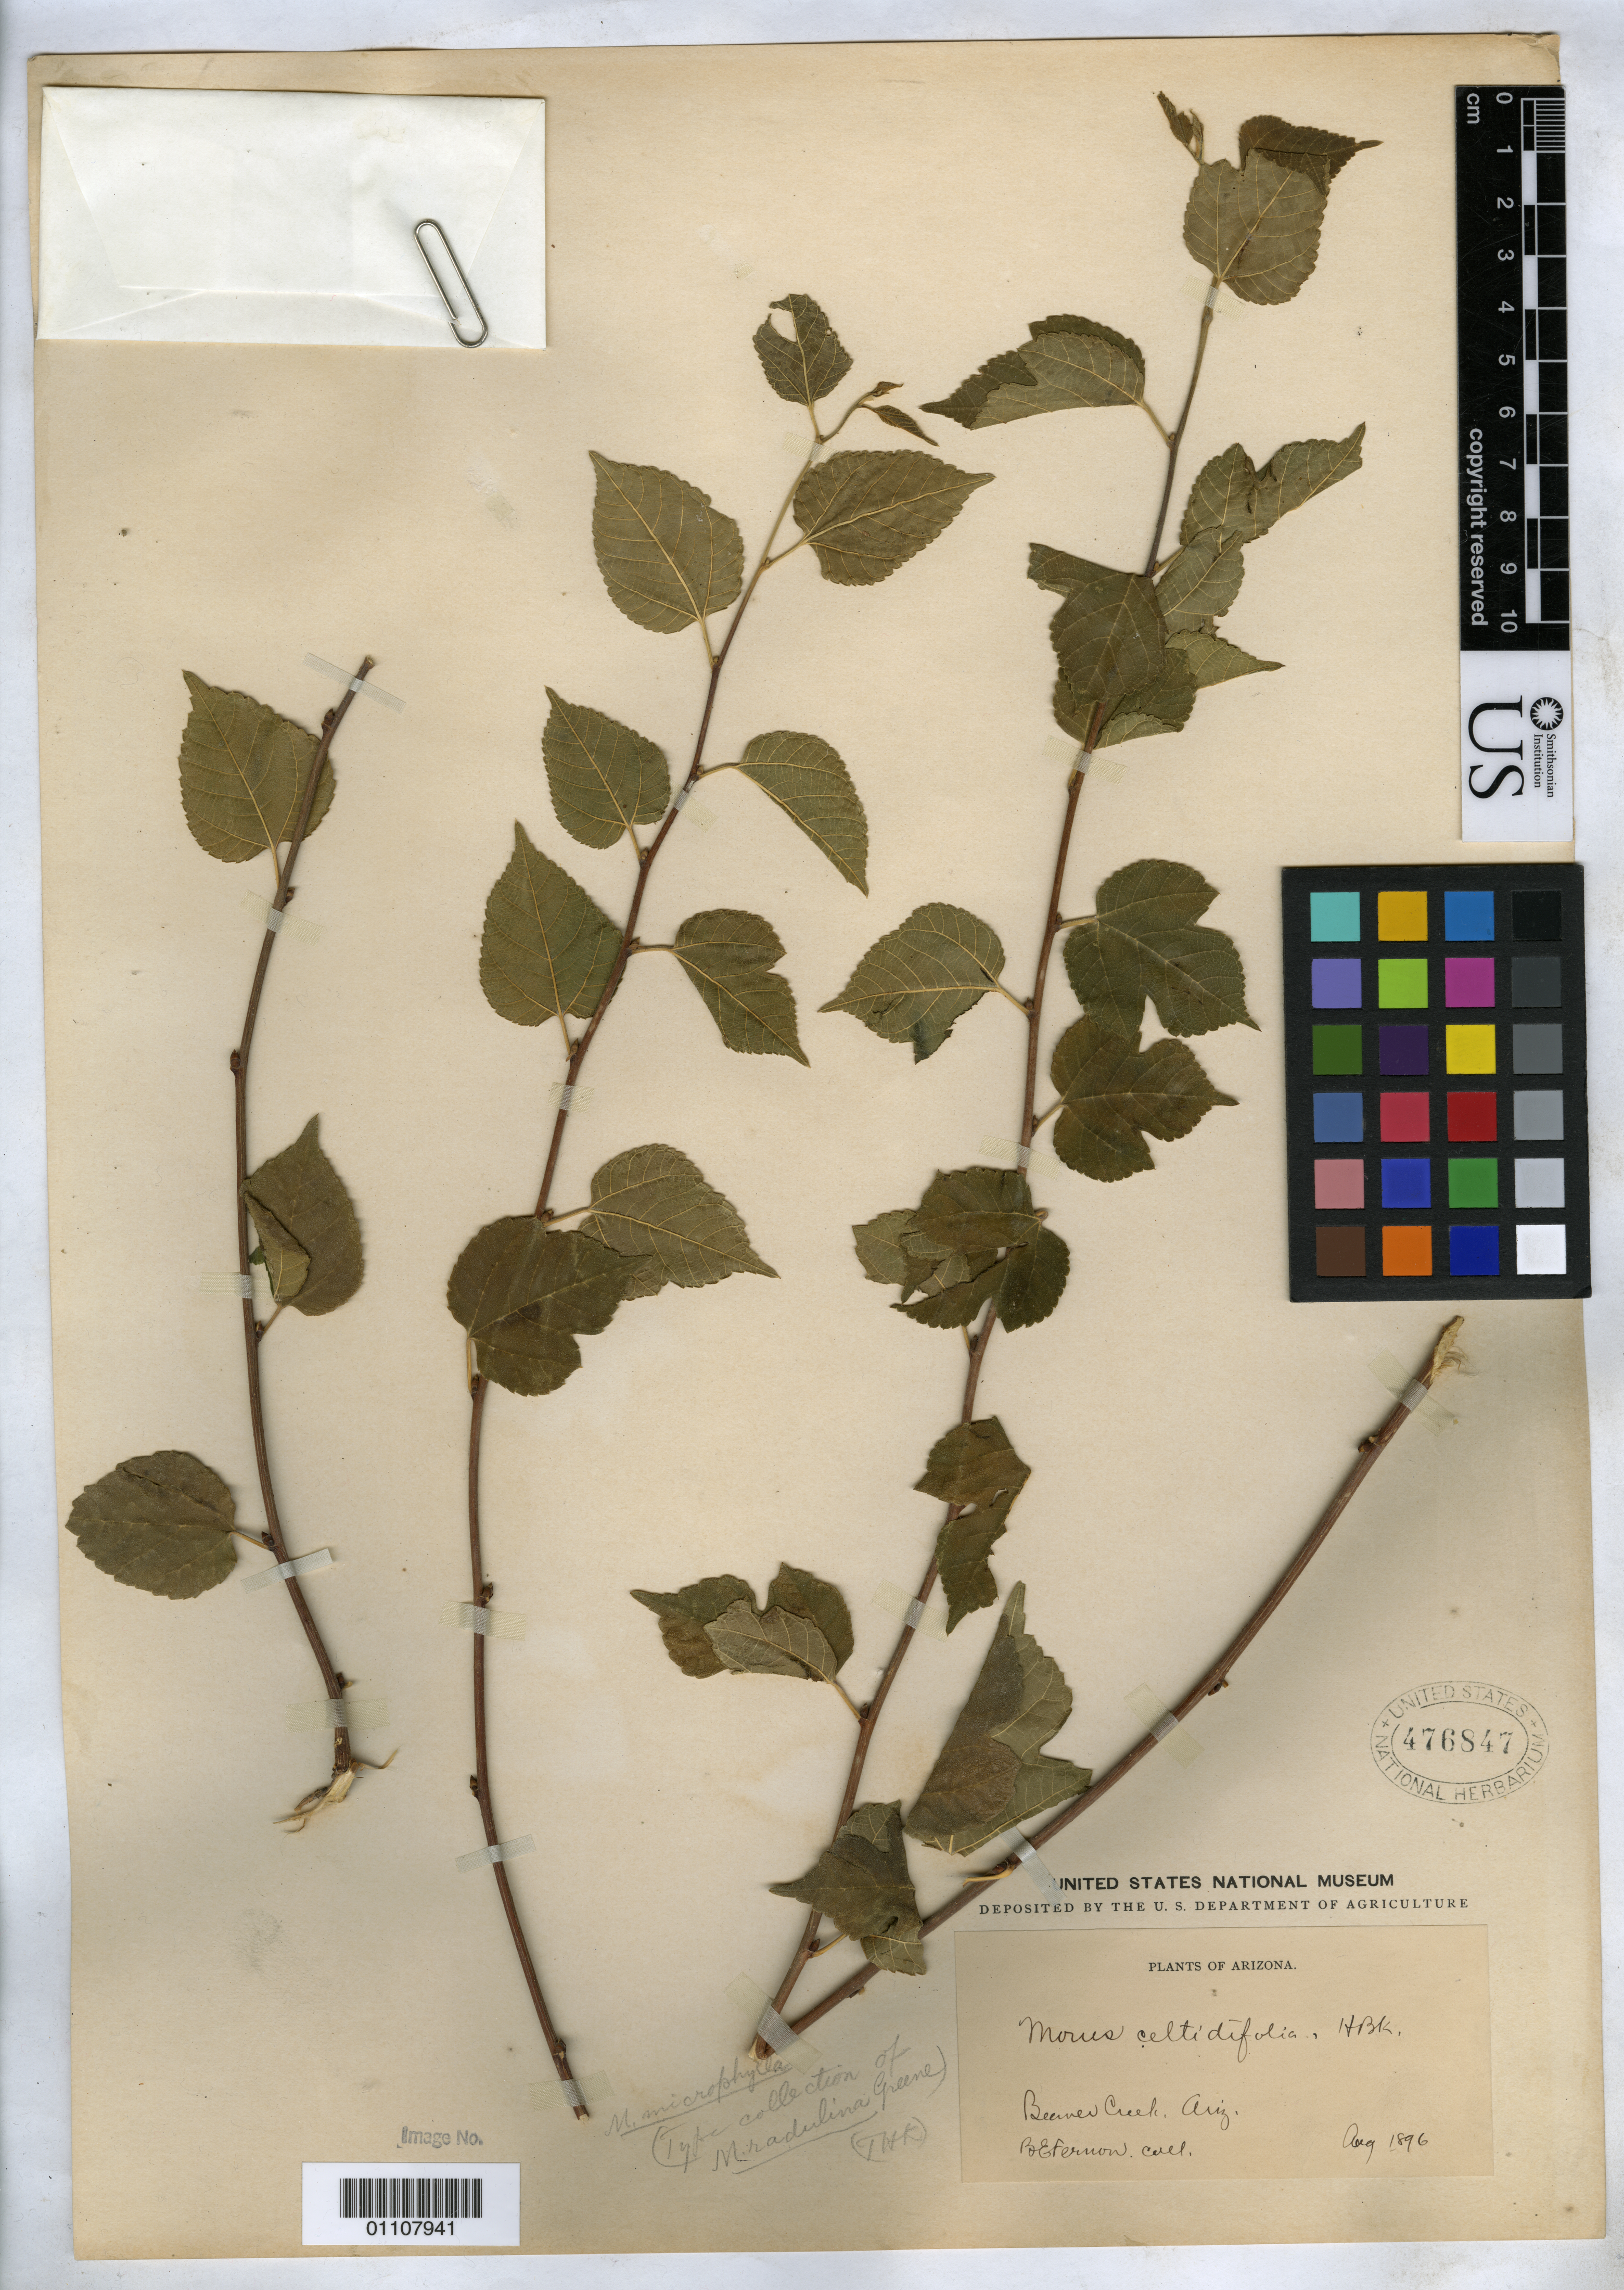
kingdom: Plantae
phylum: Tracheophyta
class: Magnoliopsida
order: Rosales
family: Moraceae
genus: Morus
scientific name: Morus radulina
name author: Greene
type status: Isotype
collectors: B. Fernow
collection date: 1896-08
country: United States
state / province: Arizona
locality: Beaver Creek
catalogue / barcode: US 476847